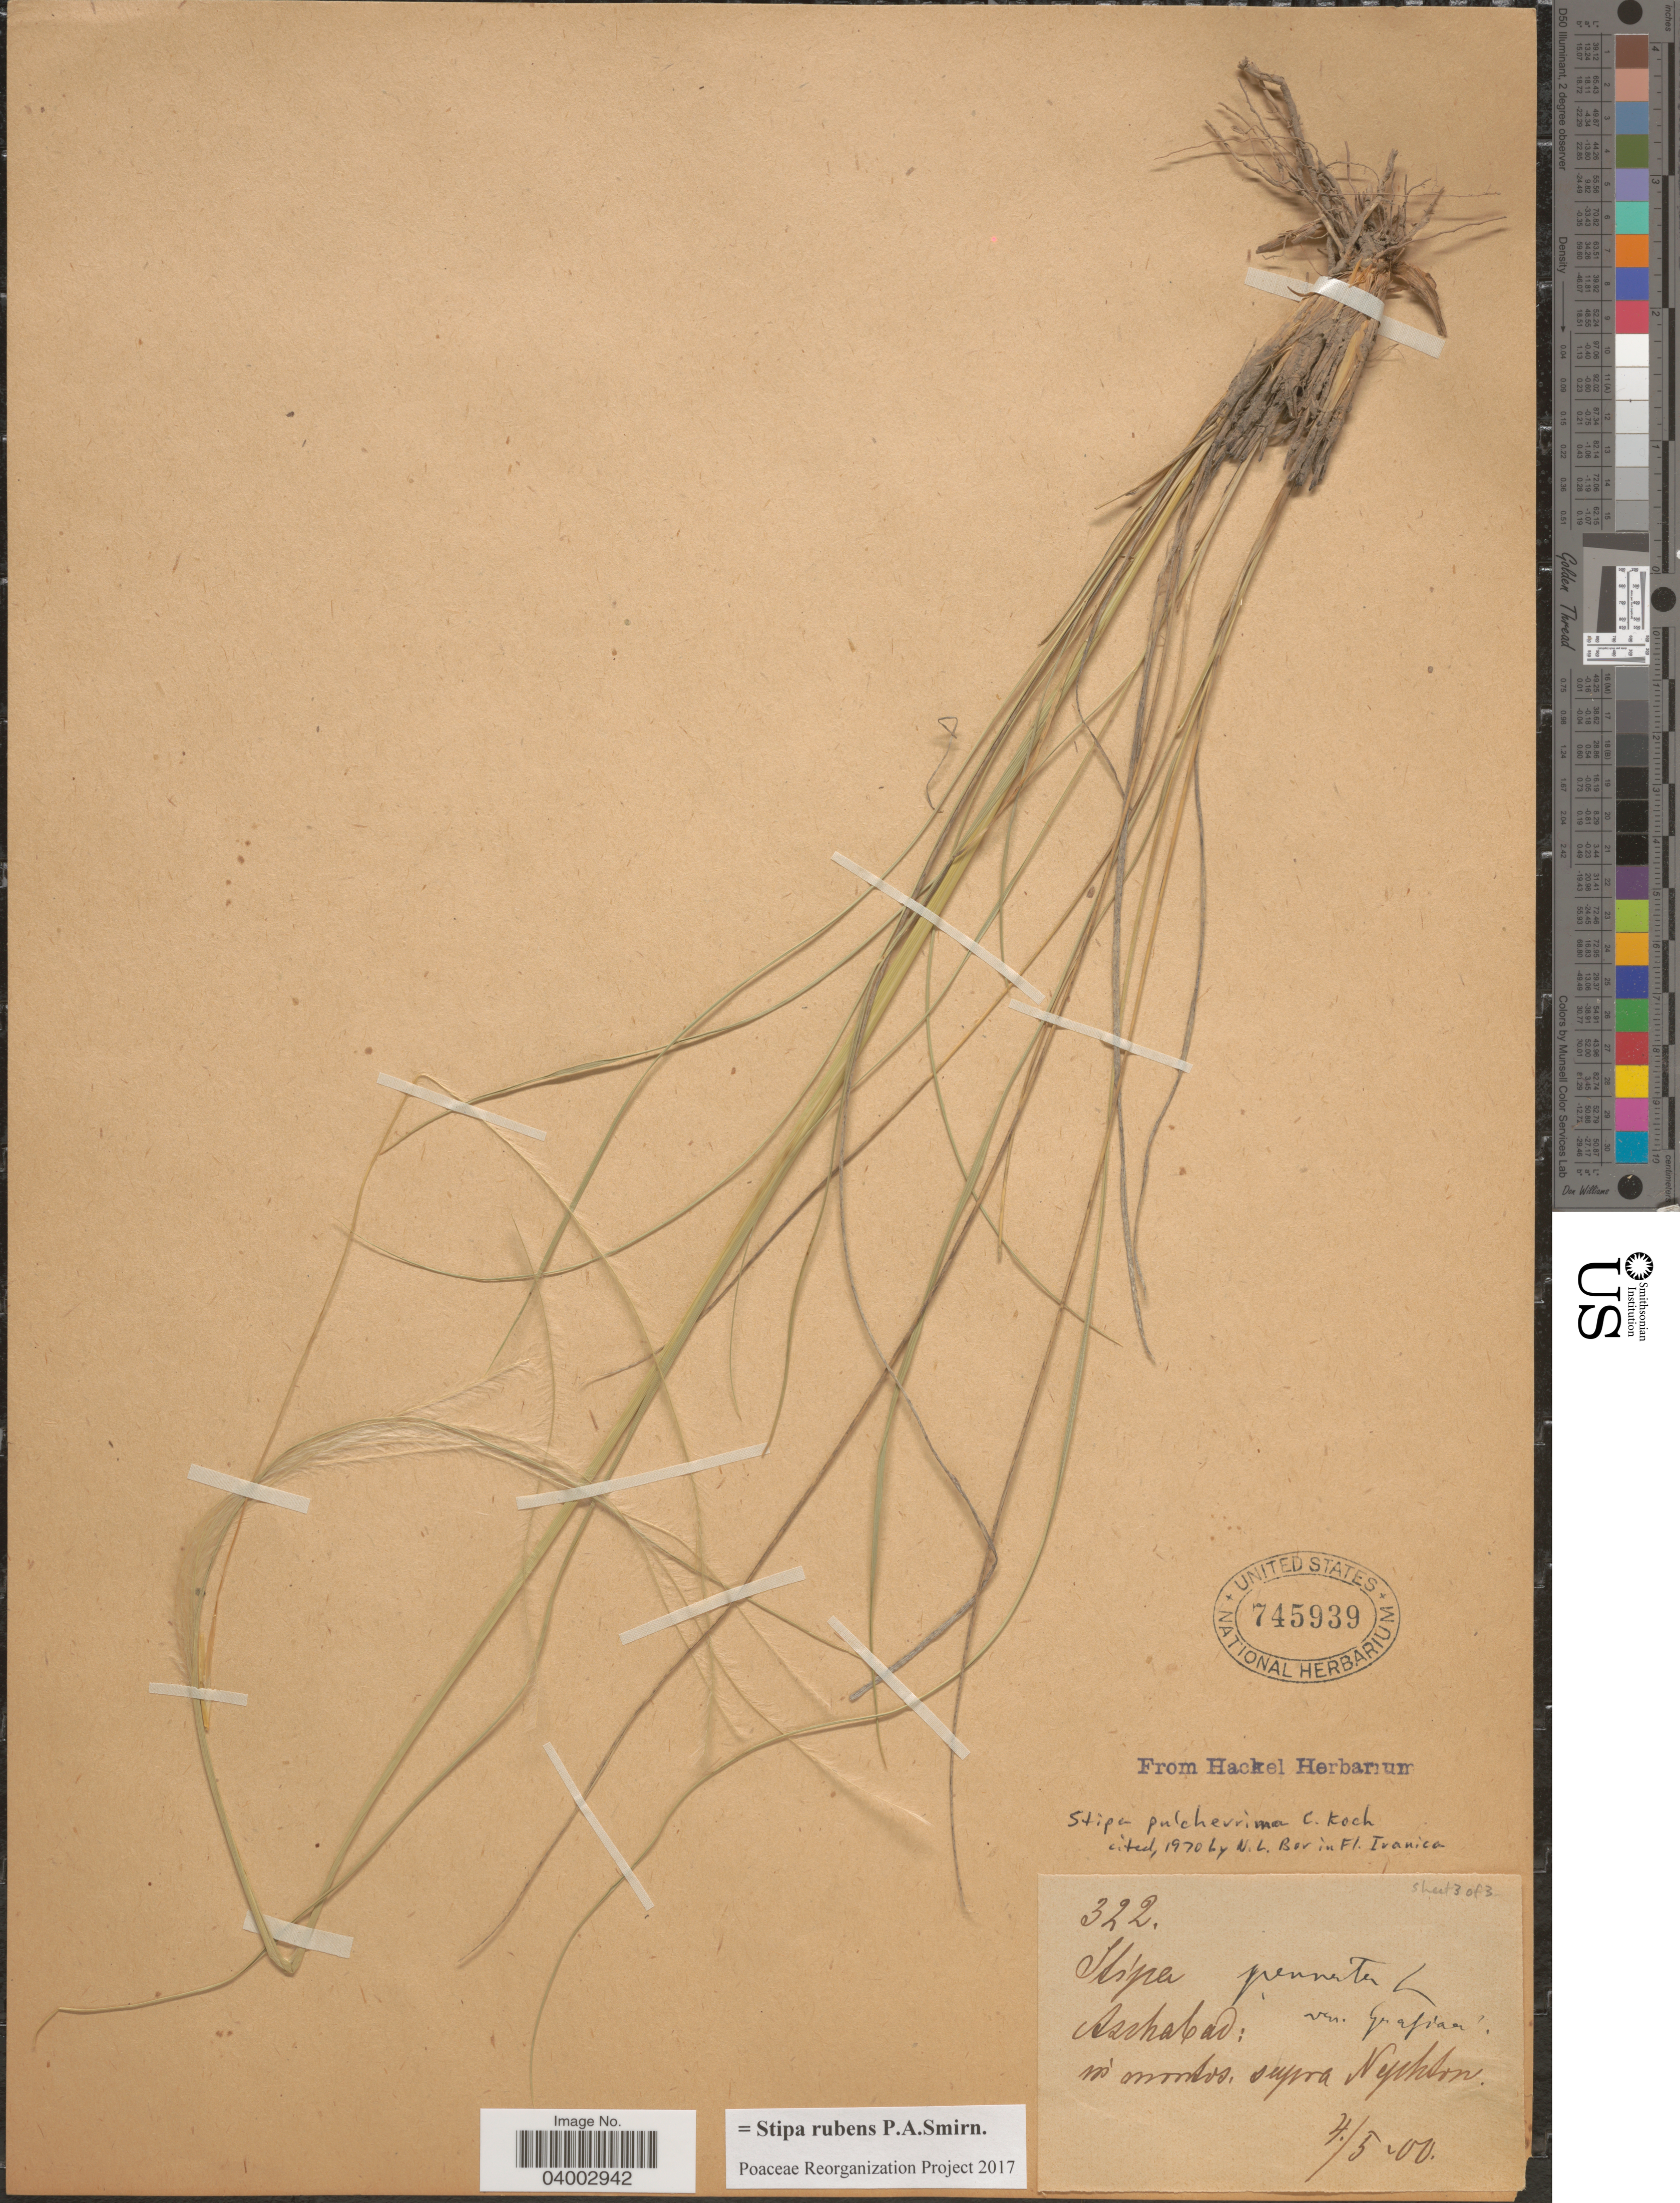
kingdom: Plantae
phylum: Tracheophyta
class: Liliopsida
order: Poales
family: Poaceae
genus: Stipa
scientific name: Stipa rubens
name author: P.A. Smirn.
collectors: ex herb. E. Hackel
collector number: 322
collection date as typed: Transcribed d/m/y: 4/5/0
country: Turkmenistan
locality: Aschabad: in montos. supra Nephton.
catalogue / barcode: US 745939